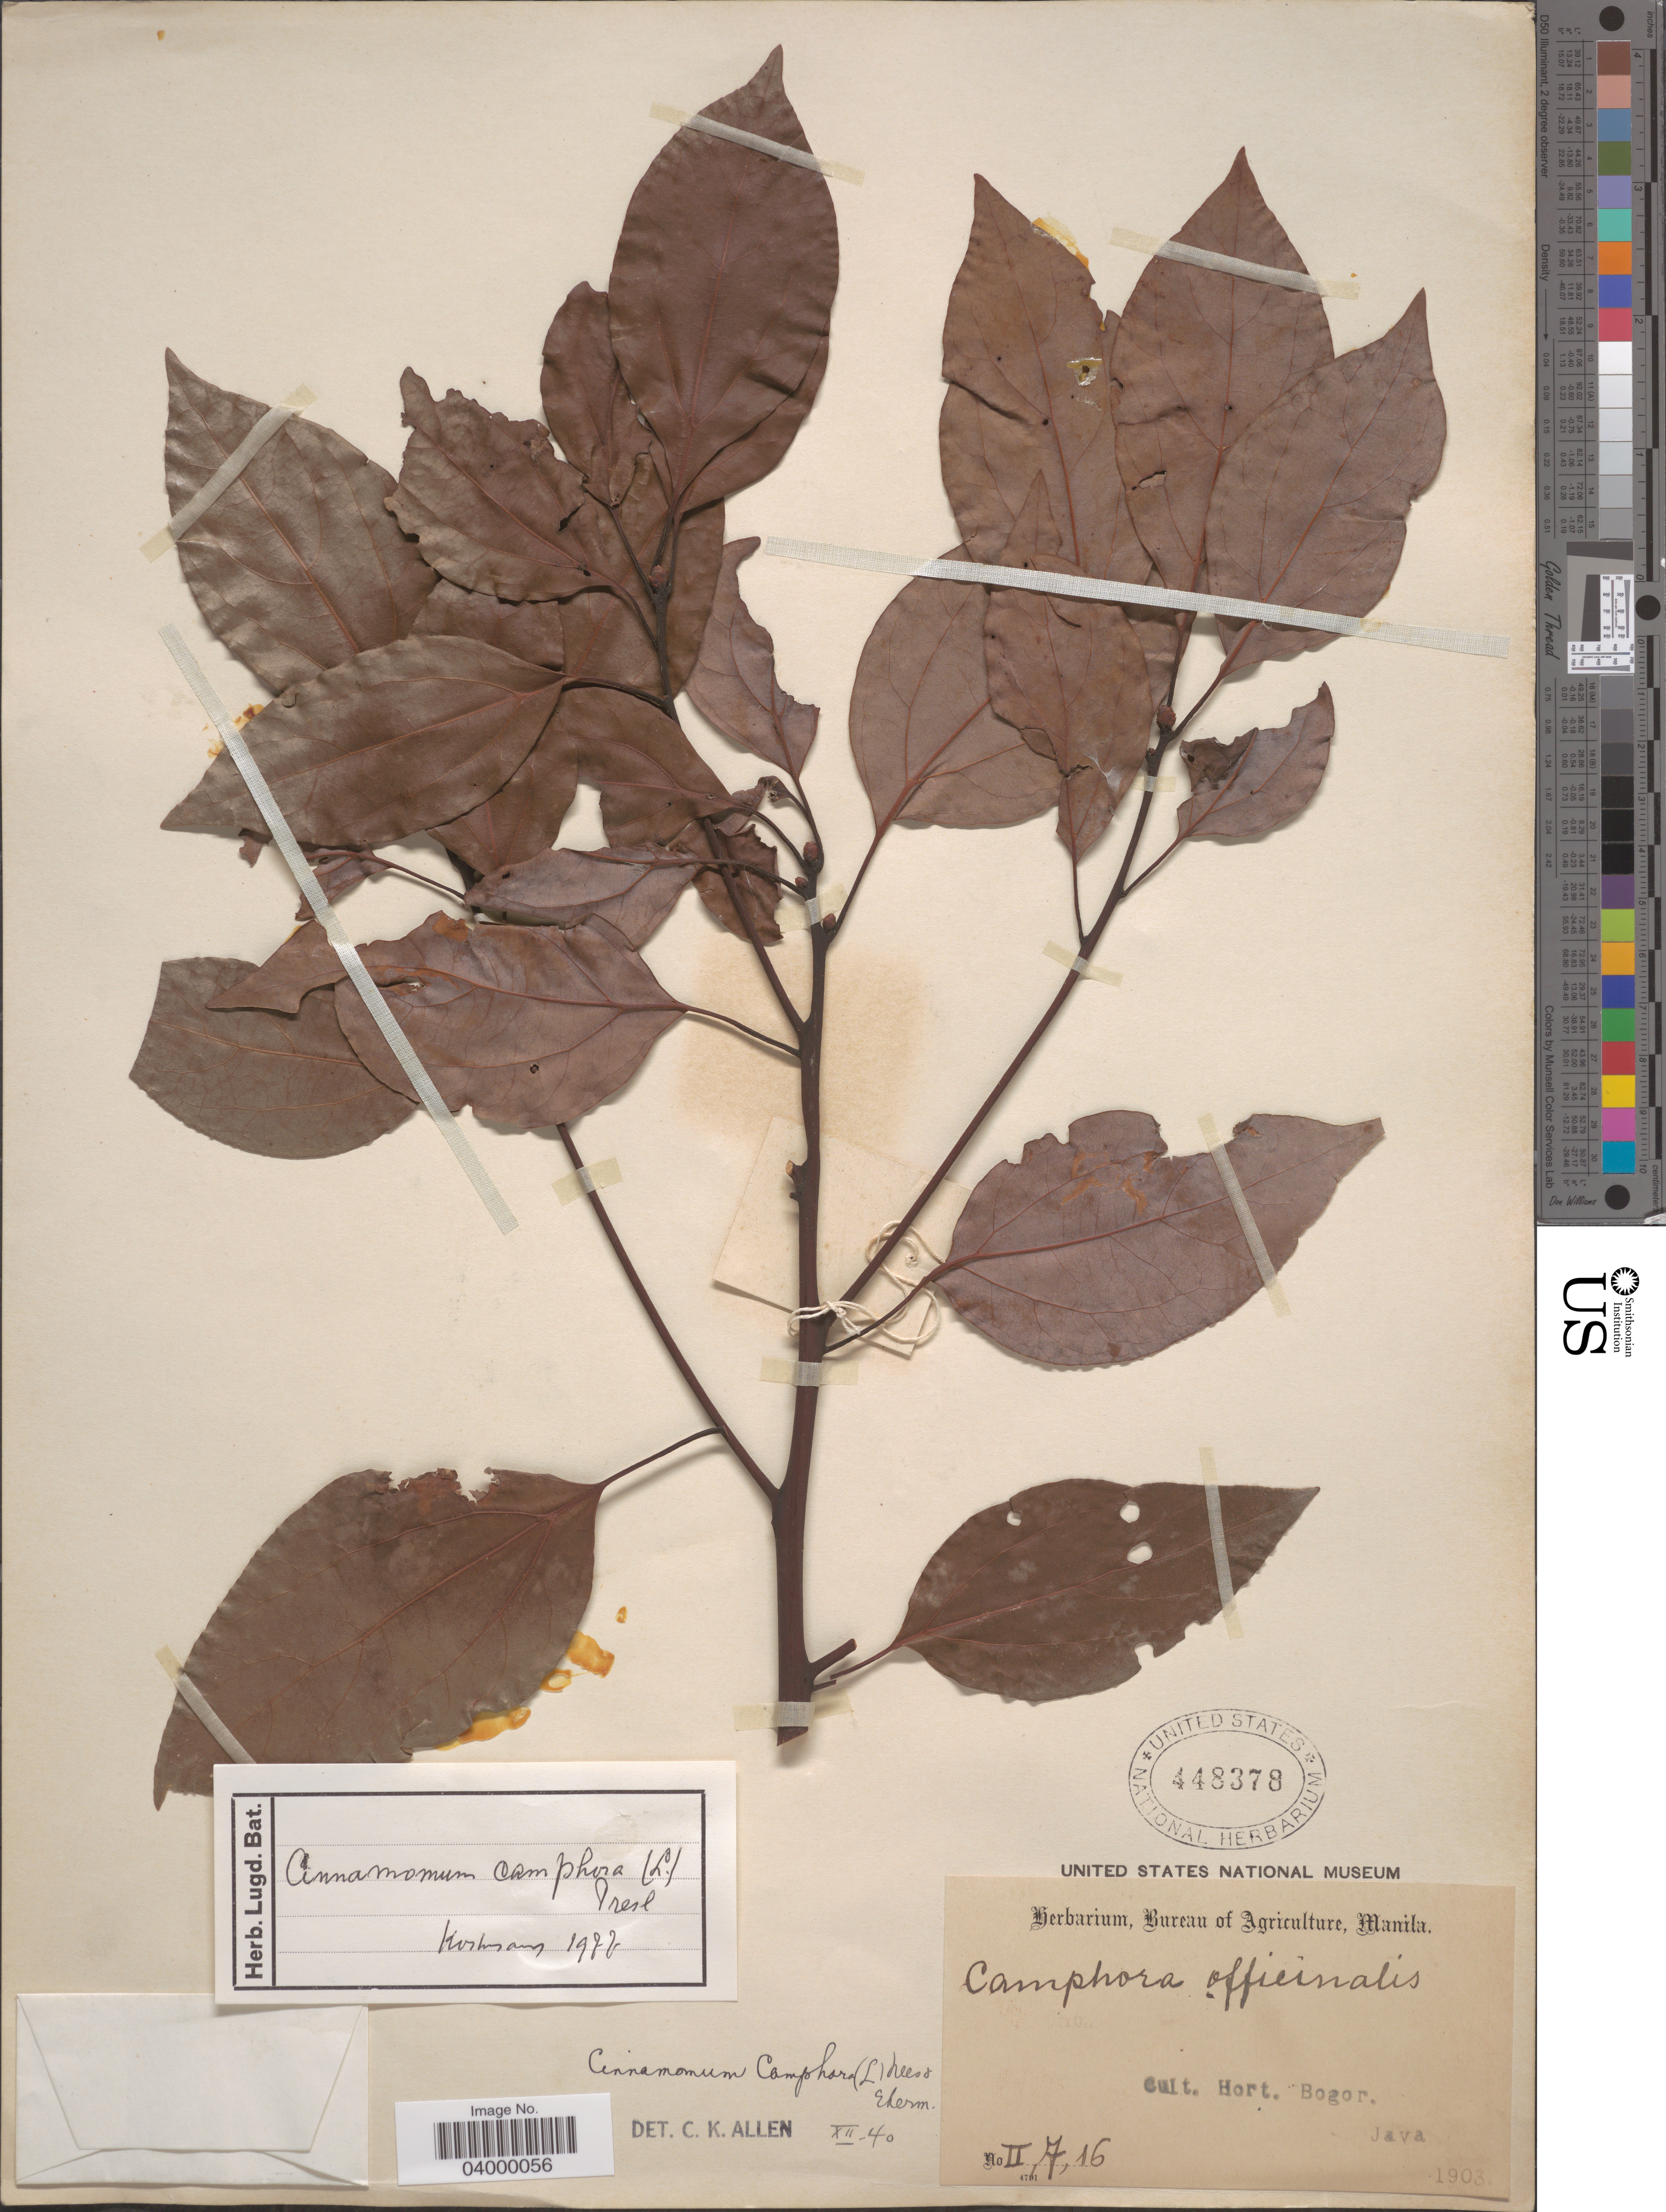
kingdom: Plantae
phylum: Tracheophyta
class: Magnoliopsida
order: Laurales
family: Lauraceae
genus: Cinnamomum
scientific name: Cinnamomum camphora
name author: (L.) J. Presl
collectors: ex Herb. Bur. Agric. Manila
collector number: II, 7, 16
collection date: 1903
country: Indonesia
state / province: Java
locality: Cult. Hort. Bogor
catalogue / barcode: US 448378